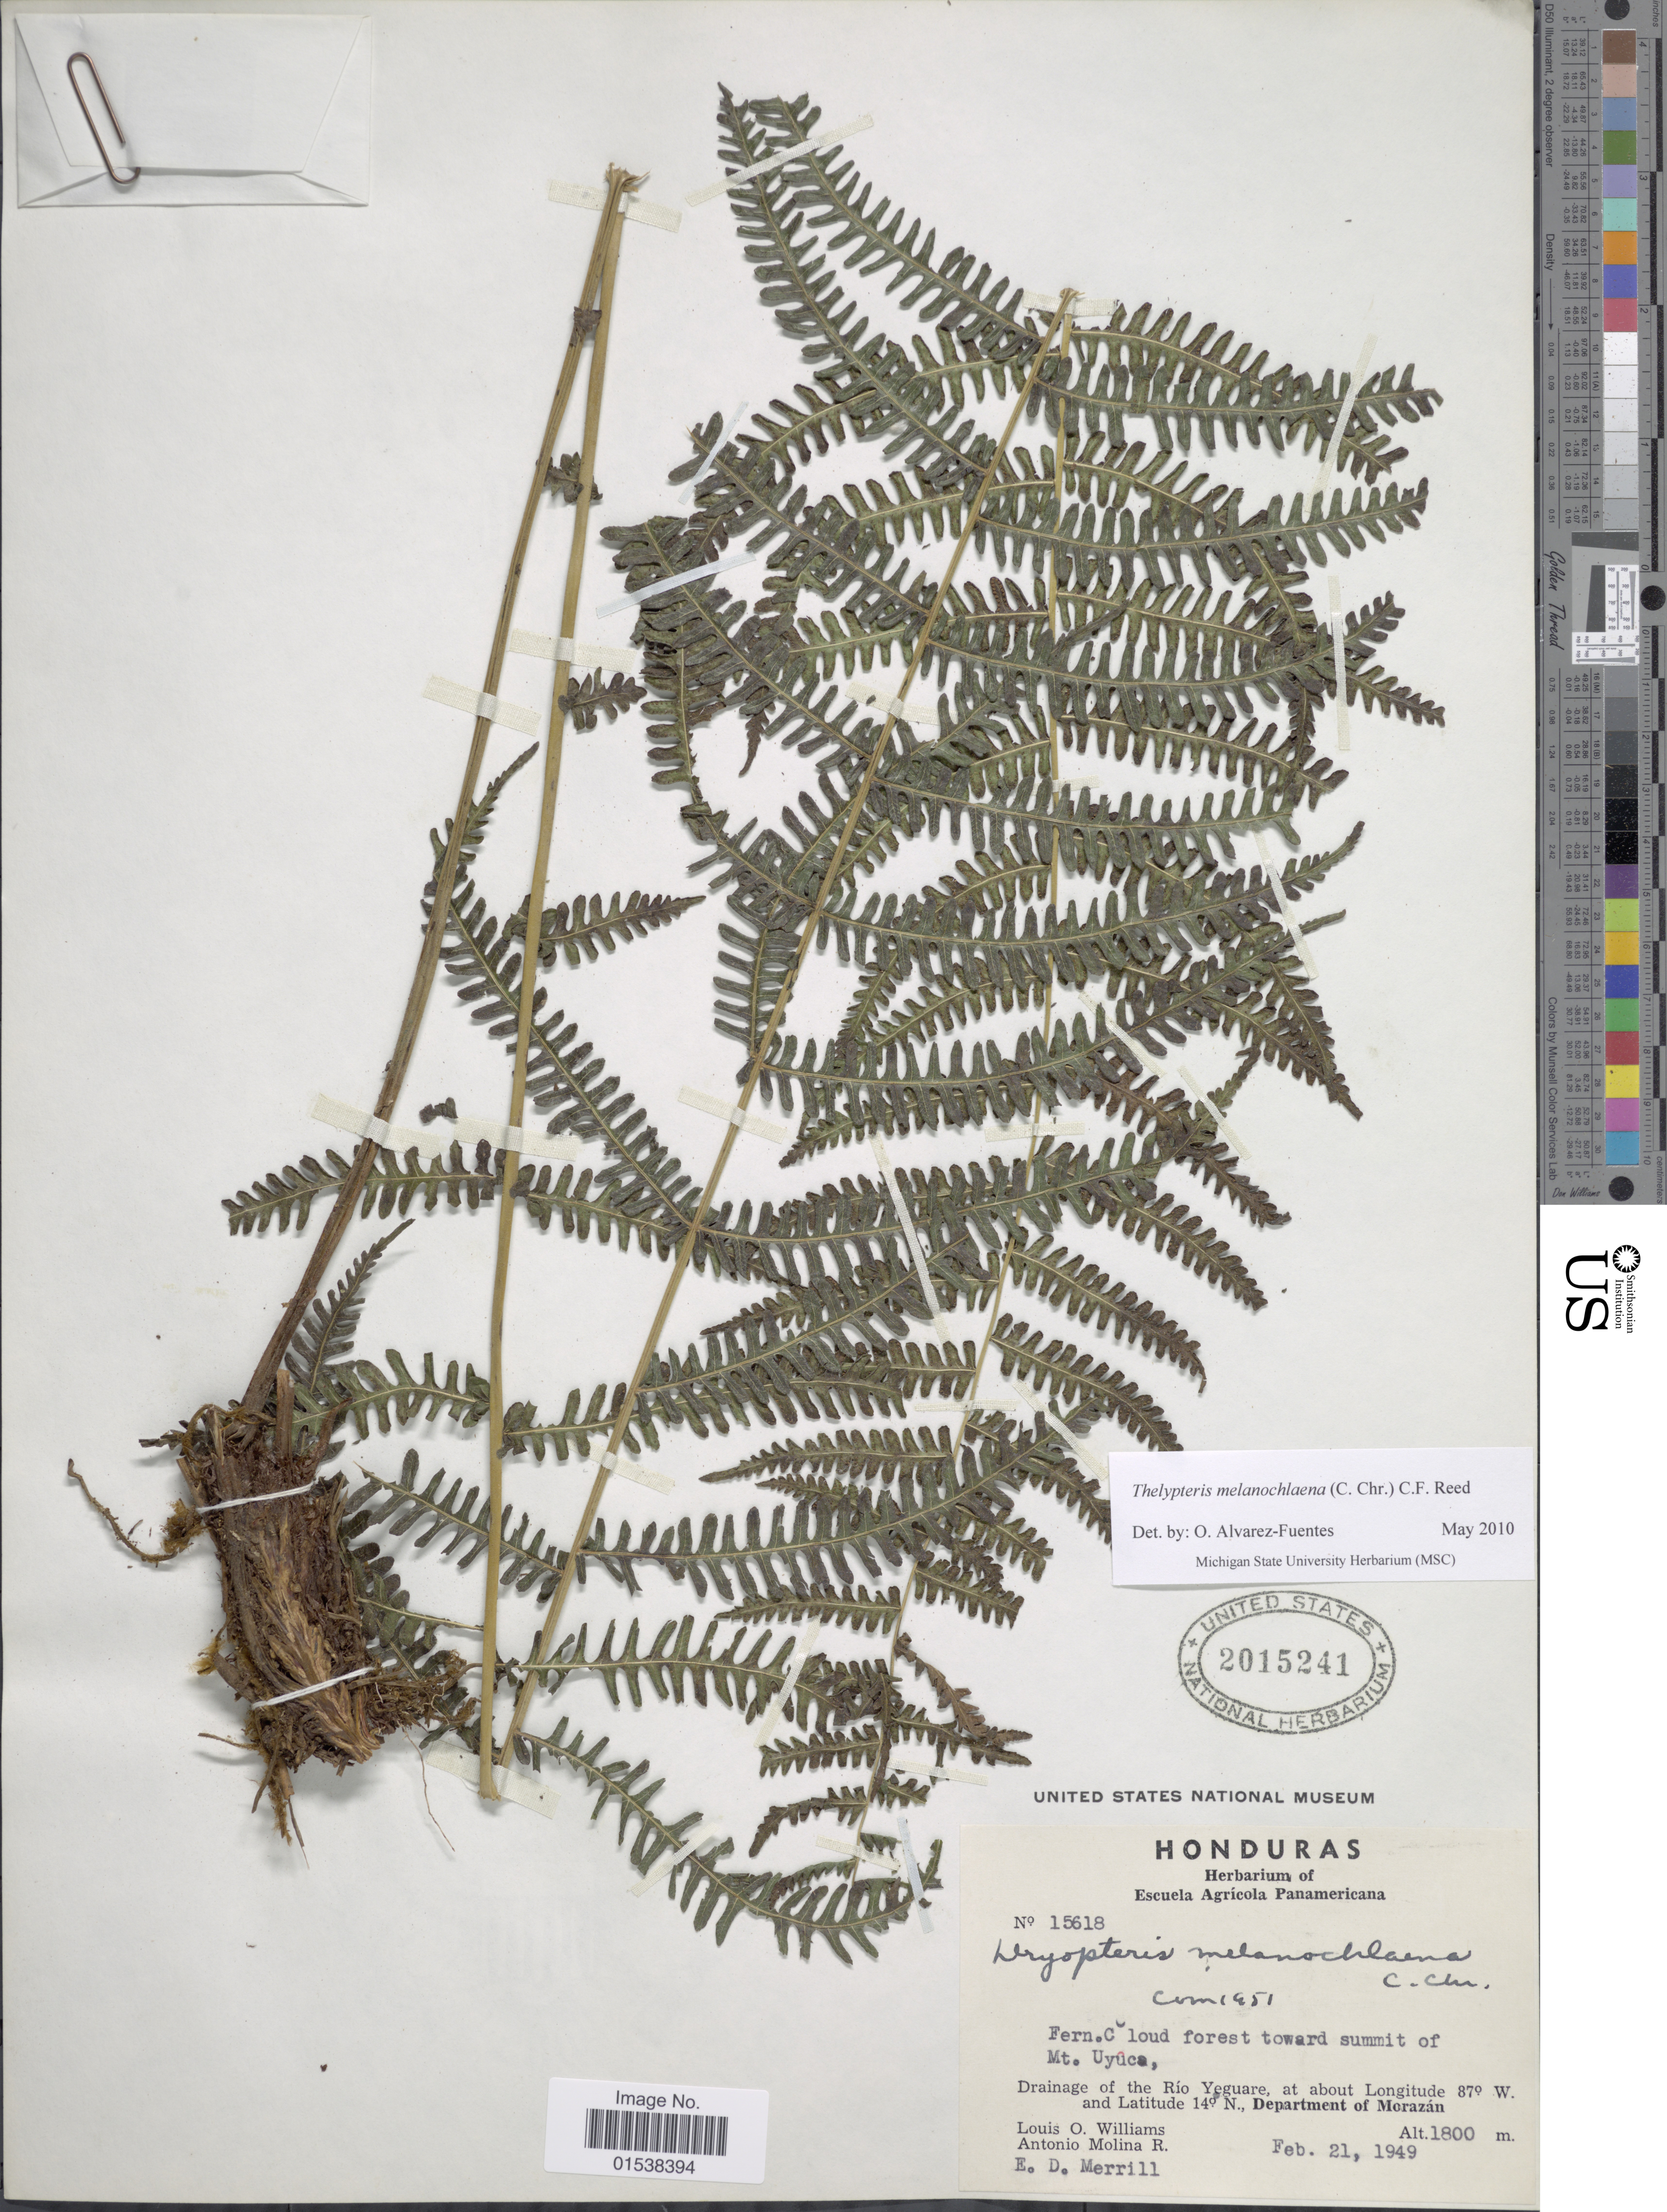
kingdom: Plantae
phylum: Tracheophyta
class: Polypodiopsida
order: Polypodiales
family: Thelypteridaceae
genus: Amauropelta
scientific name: Amauropelta melanochlaena (C. Chr.) comb. nov., ined 2015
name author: (C. Chr.)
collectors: L. O. Williams, A. Molina R. & E. D. Merrill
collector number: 15618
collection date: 1949-02-21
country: El Salvador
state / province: Morazan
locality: Cloud forest toward summit of Mt. Uyuca, drainage of the Rio Yeguare, Department of Morazan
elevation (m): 1800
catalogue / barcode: US 2015241